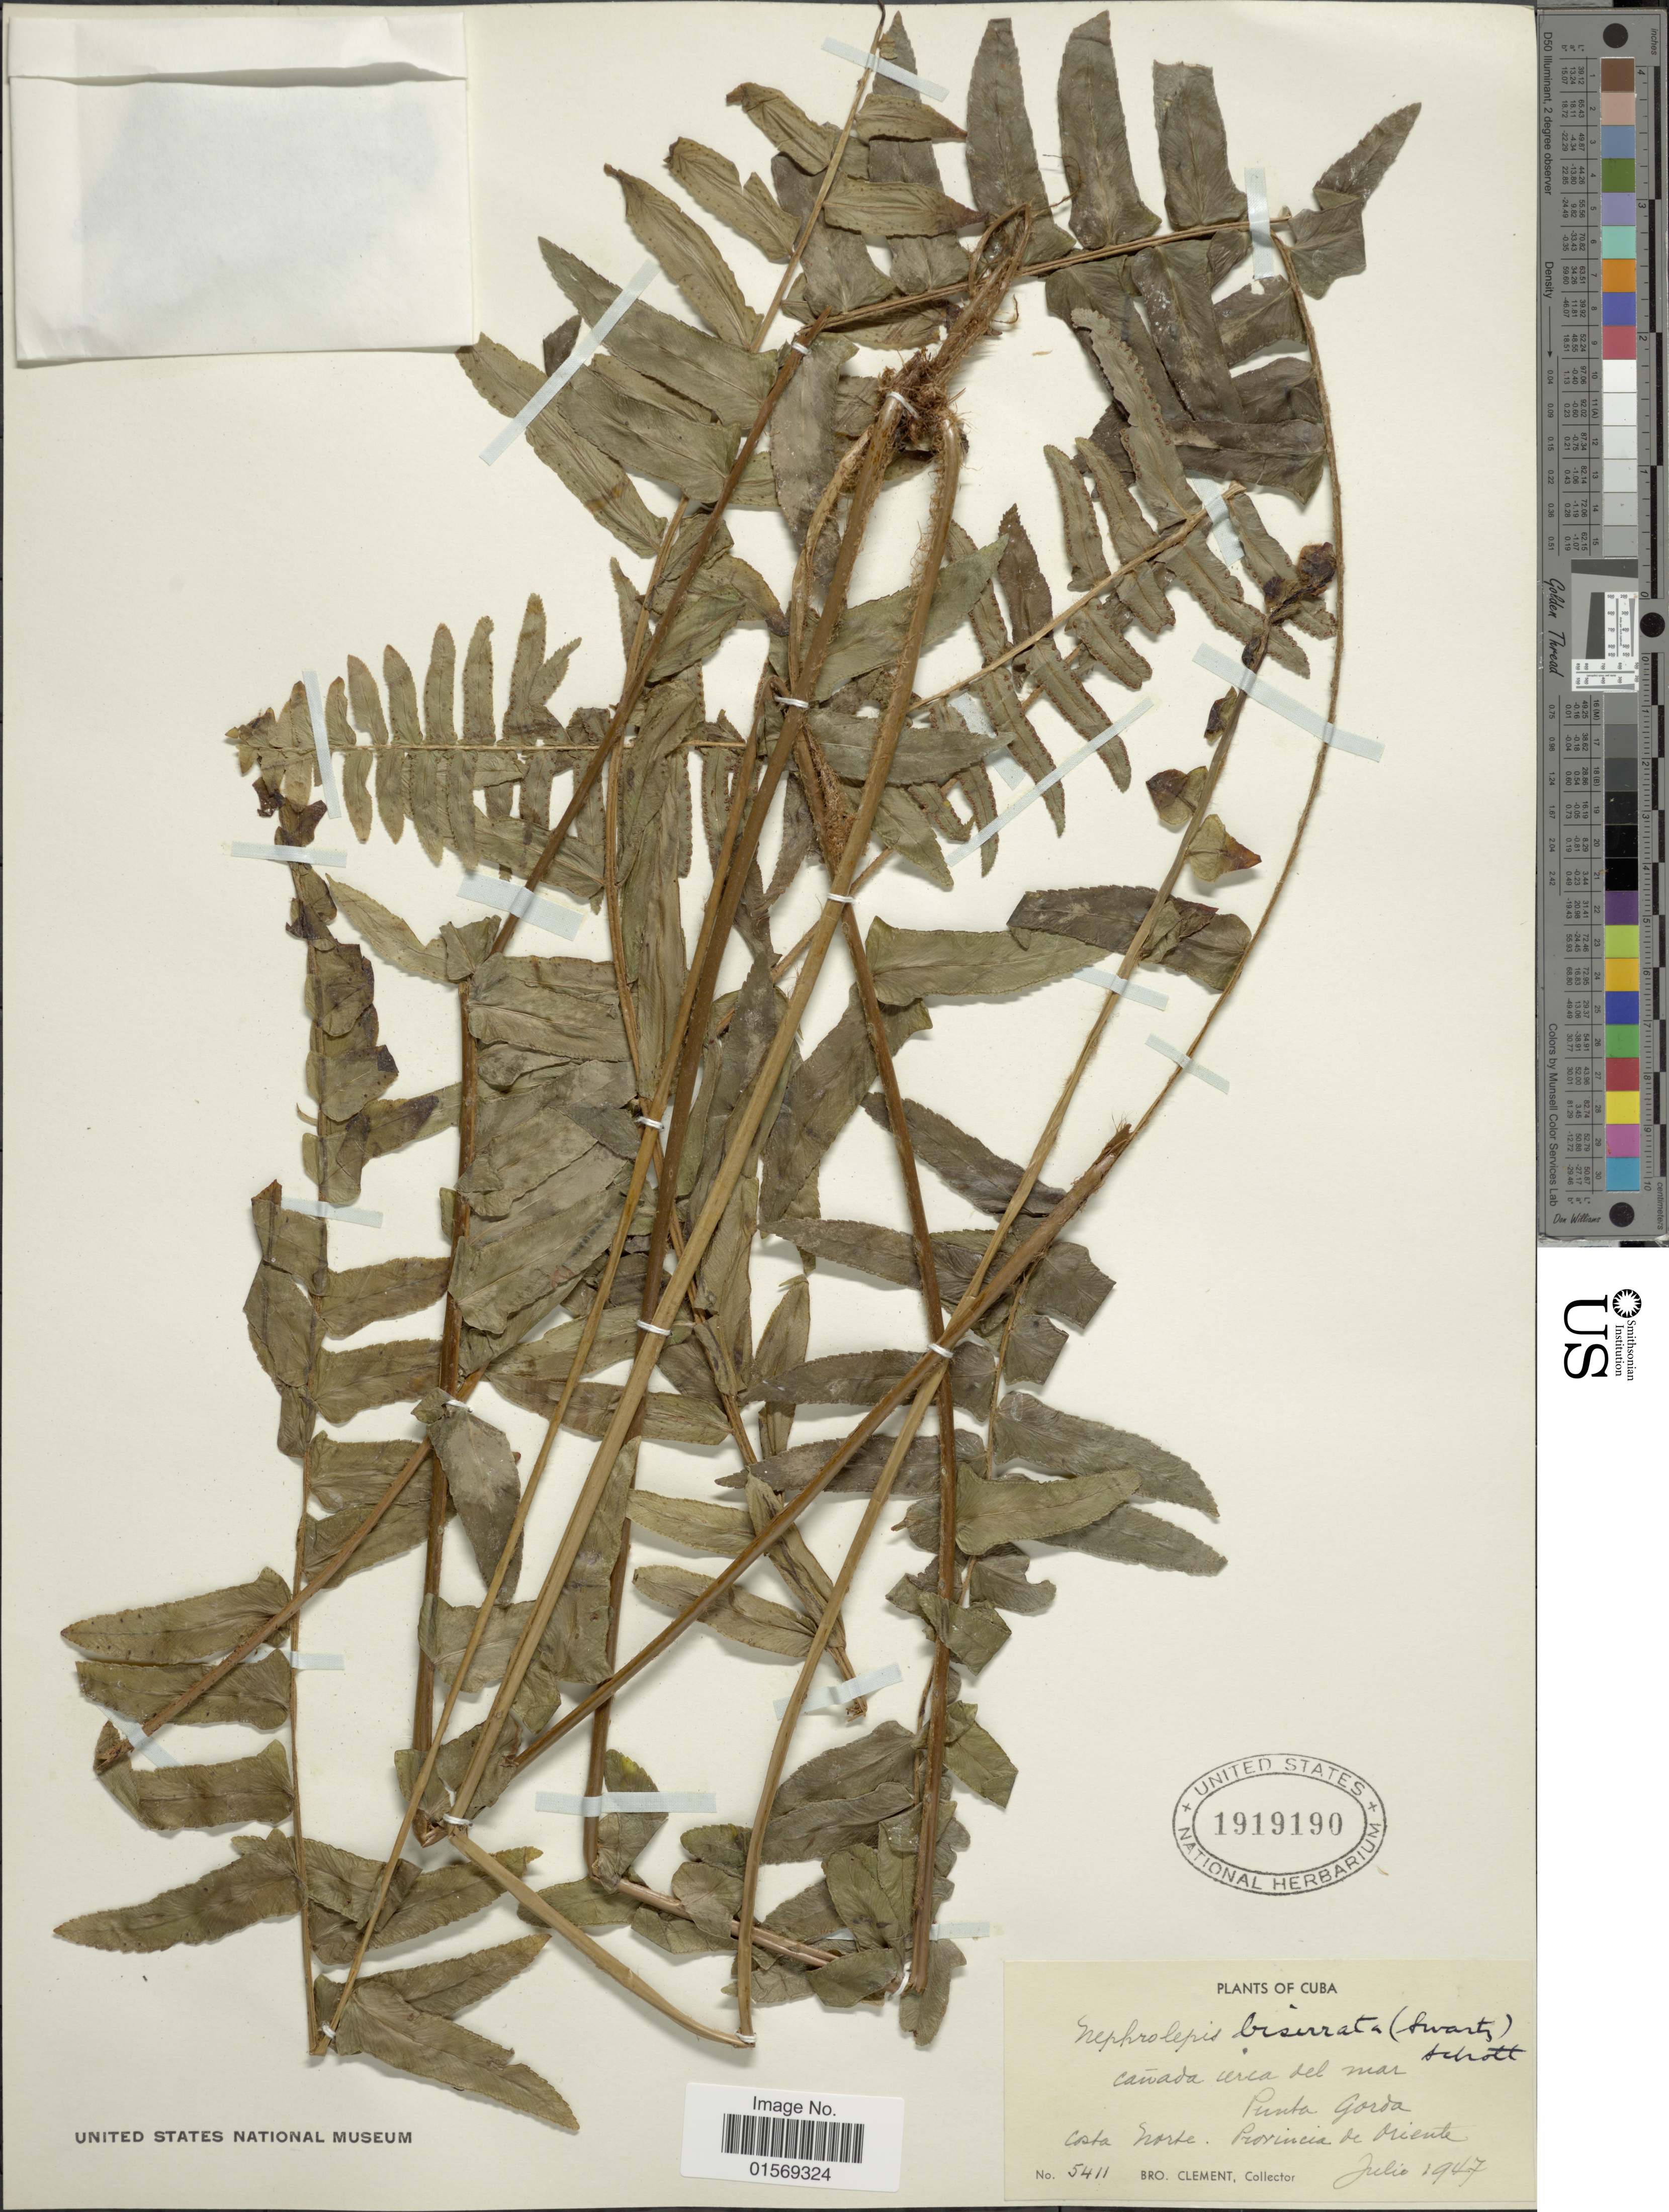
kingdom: Plantae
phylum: Tracheophyta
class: Polypodiopsida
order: Polypodiales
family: Nephrolepidaceae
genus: Nephrolepis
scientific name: Nephrolepis biserrata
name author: (Sw.) Schott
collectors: B. Clement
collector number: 5411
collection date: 1947-07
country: Cuba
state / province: Oriente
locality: Cuba. Canada cerca del mar Punta Gorda. Costa Norte.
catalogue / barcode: US 1919190